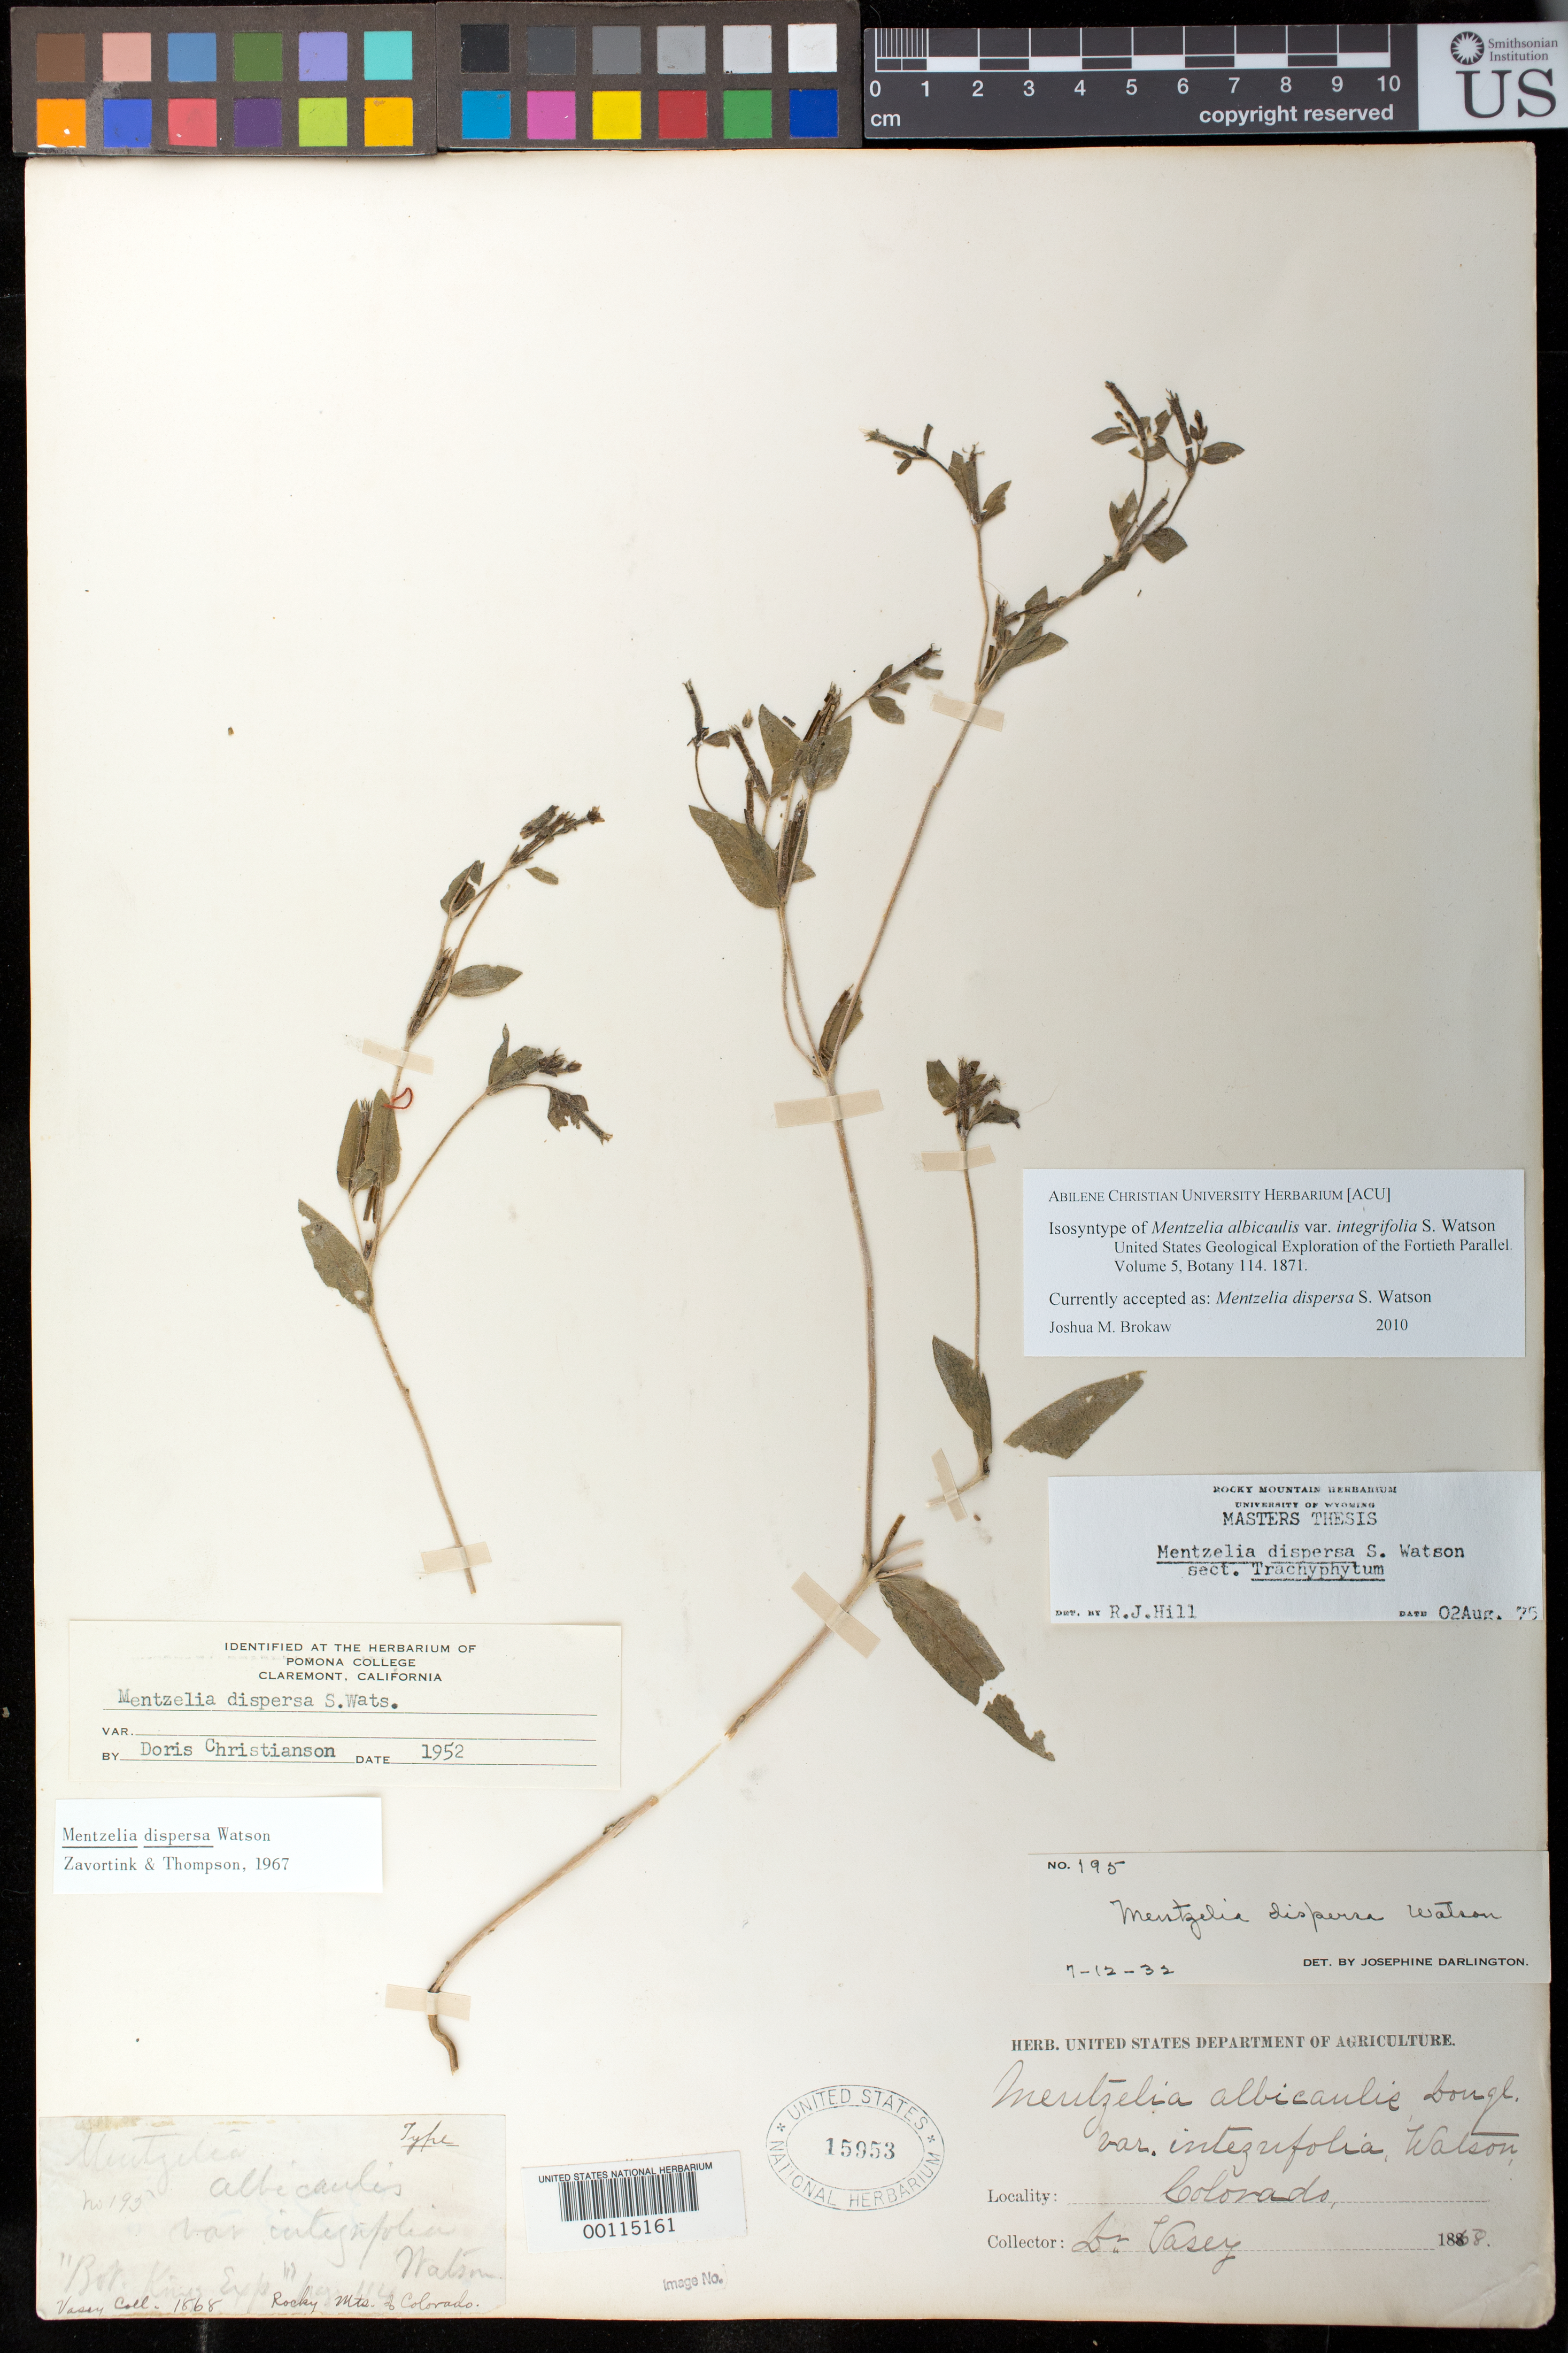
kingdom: Plantae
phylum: Tracheophyta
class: Magnoliopsida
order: Cornales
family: Loasaceae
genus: Mentzelia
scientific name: Mentzelia albicaulis var. integrifolia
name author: S. Watson in C. King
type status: Lectotype; Syntype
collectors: G. Vasey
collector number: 195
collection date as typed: Jun 1869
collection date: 1869-06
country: United States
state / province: Colorado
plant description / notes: Possibly also to be considered a syntype of Mentzelia dispersa S. Watson (1876); Watson included Mentzelia albicaulis var. integrifolia as a synonym, but did not publish the new name as an explicit nom. nov. or replacement name (and no epithet blocked the transfer at specific level) and did not explicitly cite the syntypes of the earlier name.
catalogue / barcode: US 15953